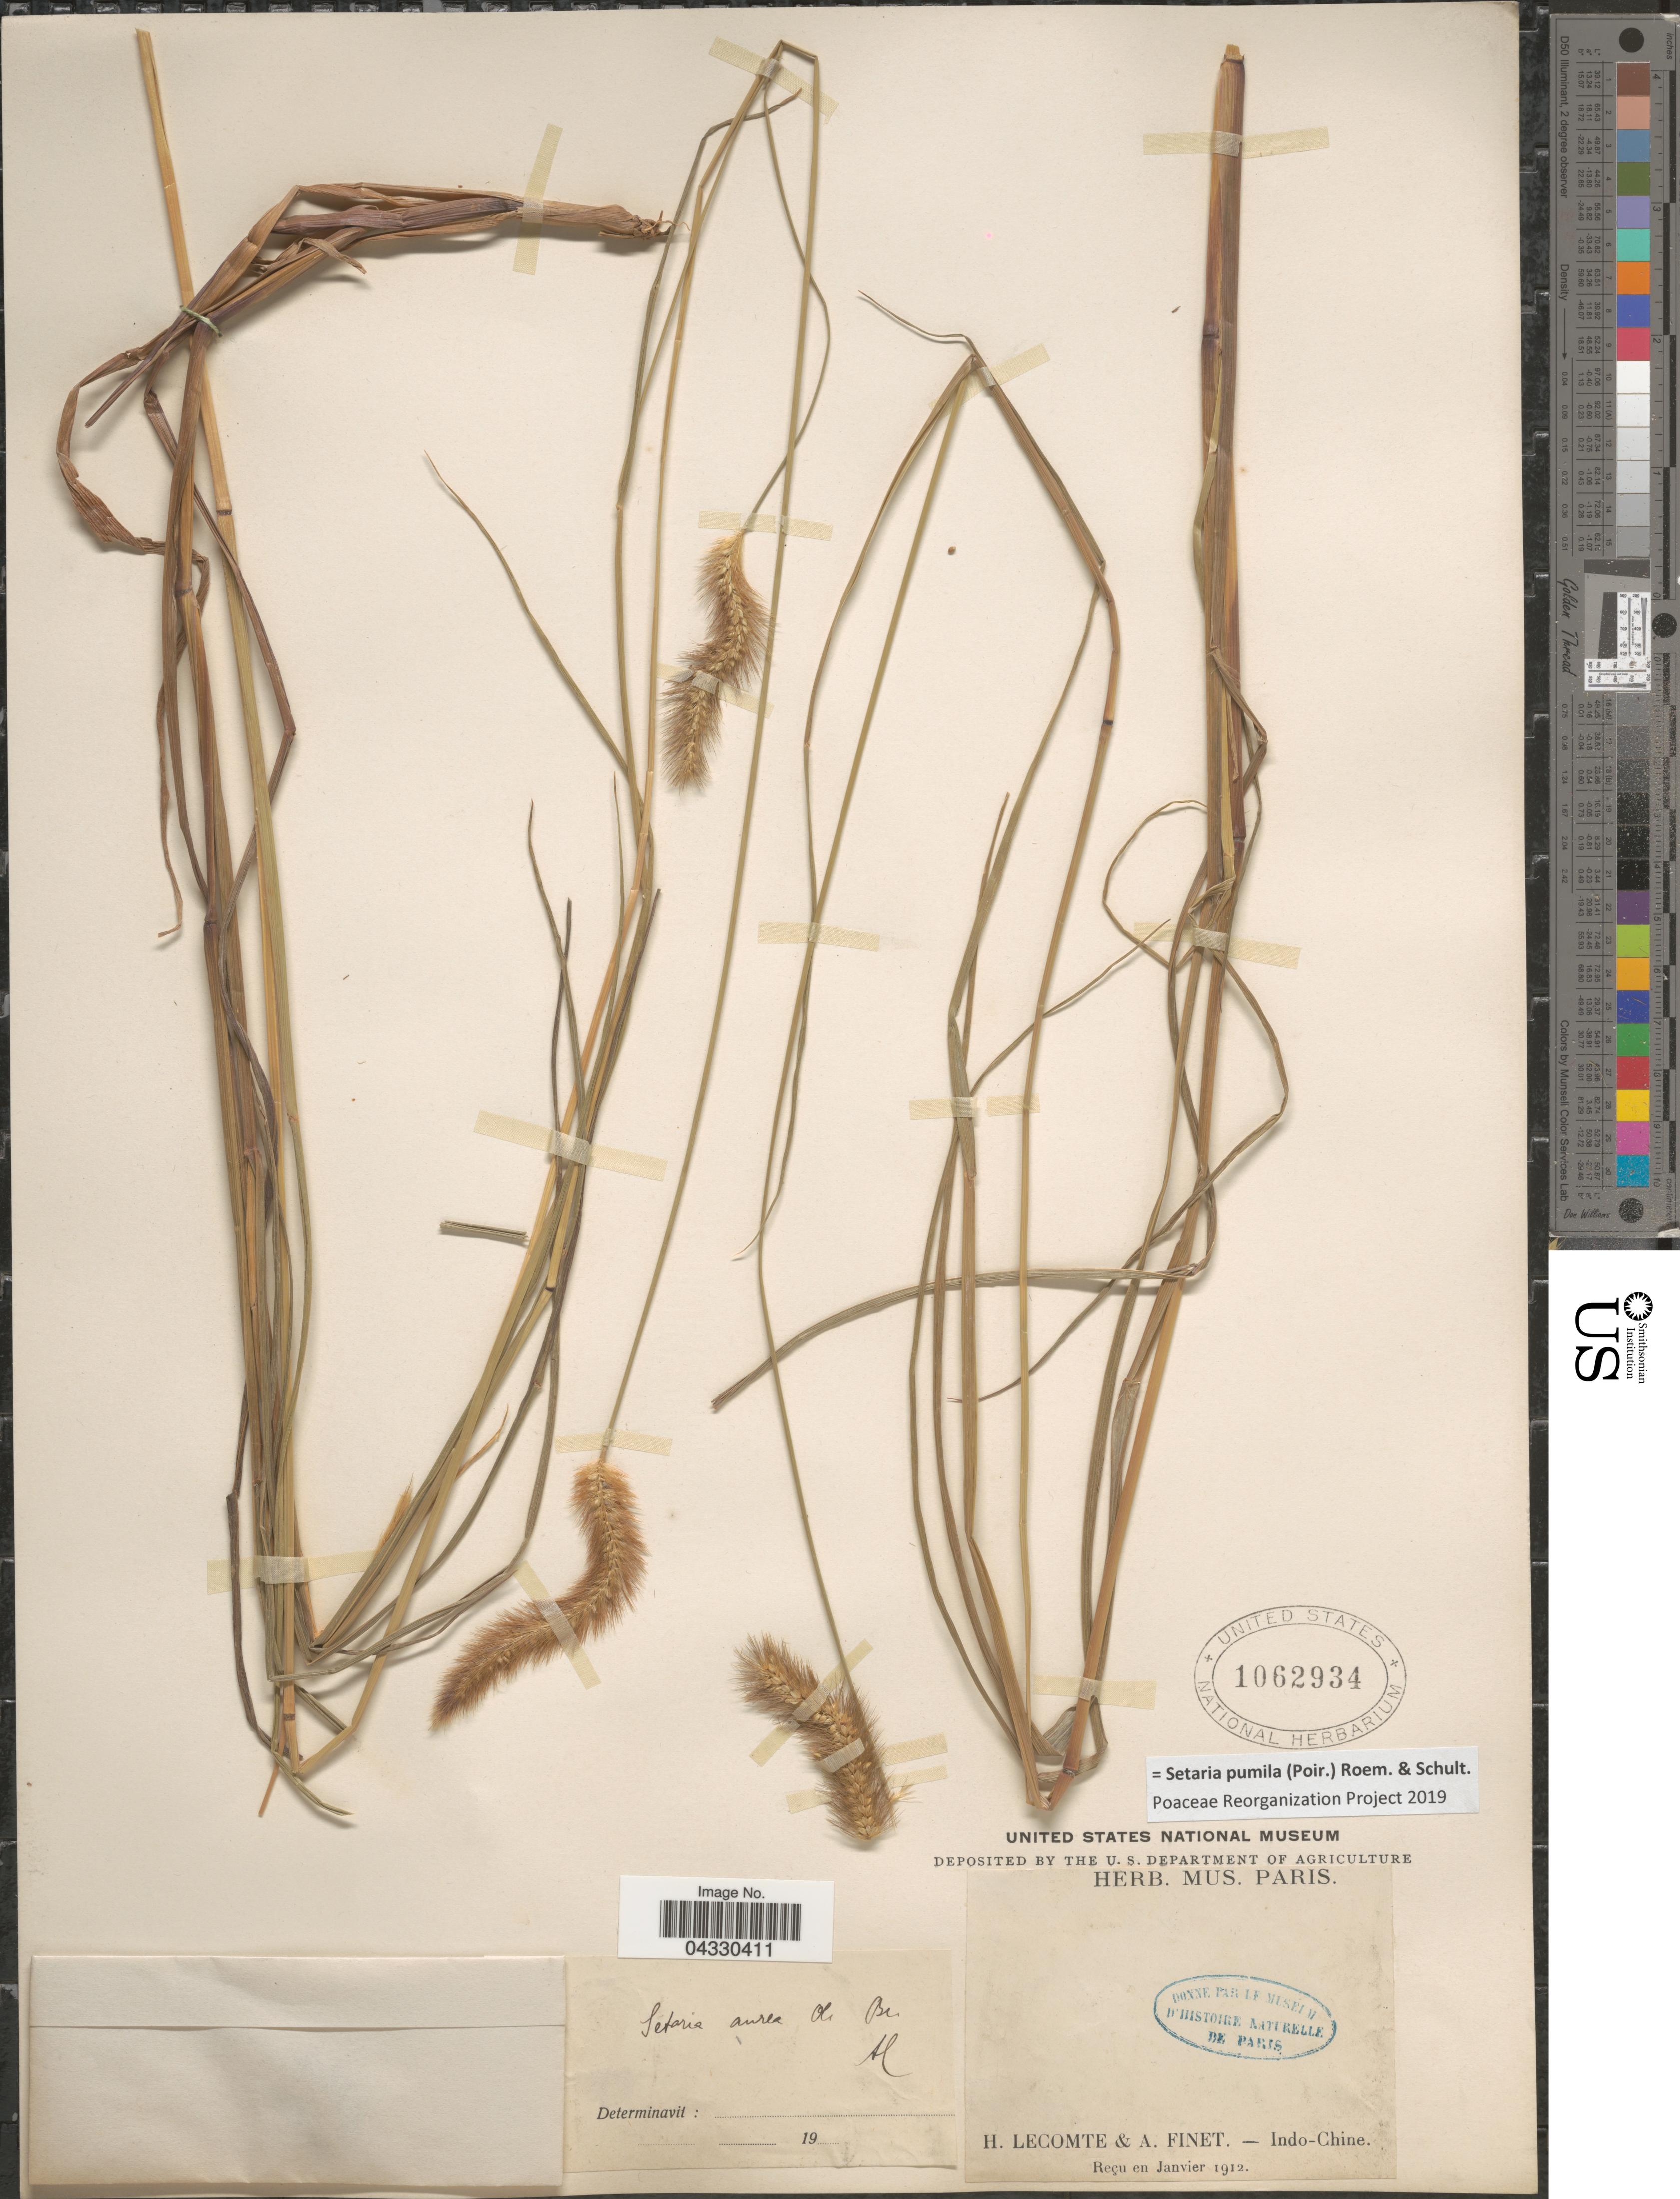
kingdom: Plantae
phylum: Tracheophyta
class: Liliopsida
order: Poales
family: Poaceae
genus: Setaria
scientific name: Setaria pumila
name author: (Poir.) Roem. & Schult.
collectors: H. Lecomte & A. Finet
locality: Indo-Chine.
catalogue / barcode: US 1062934